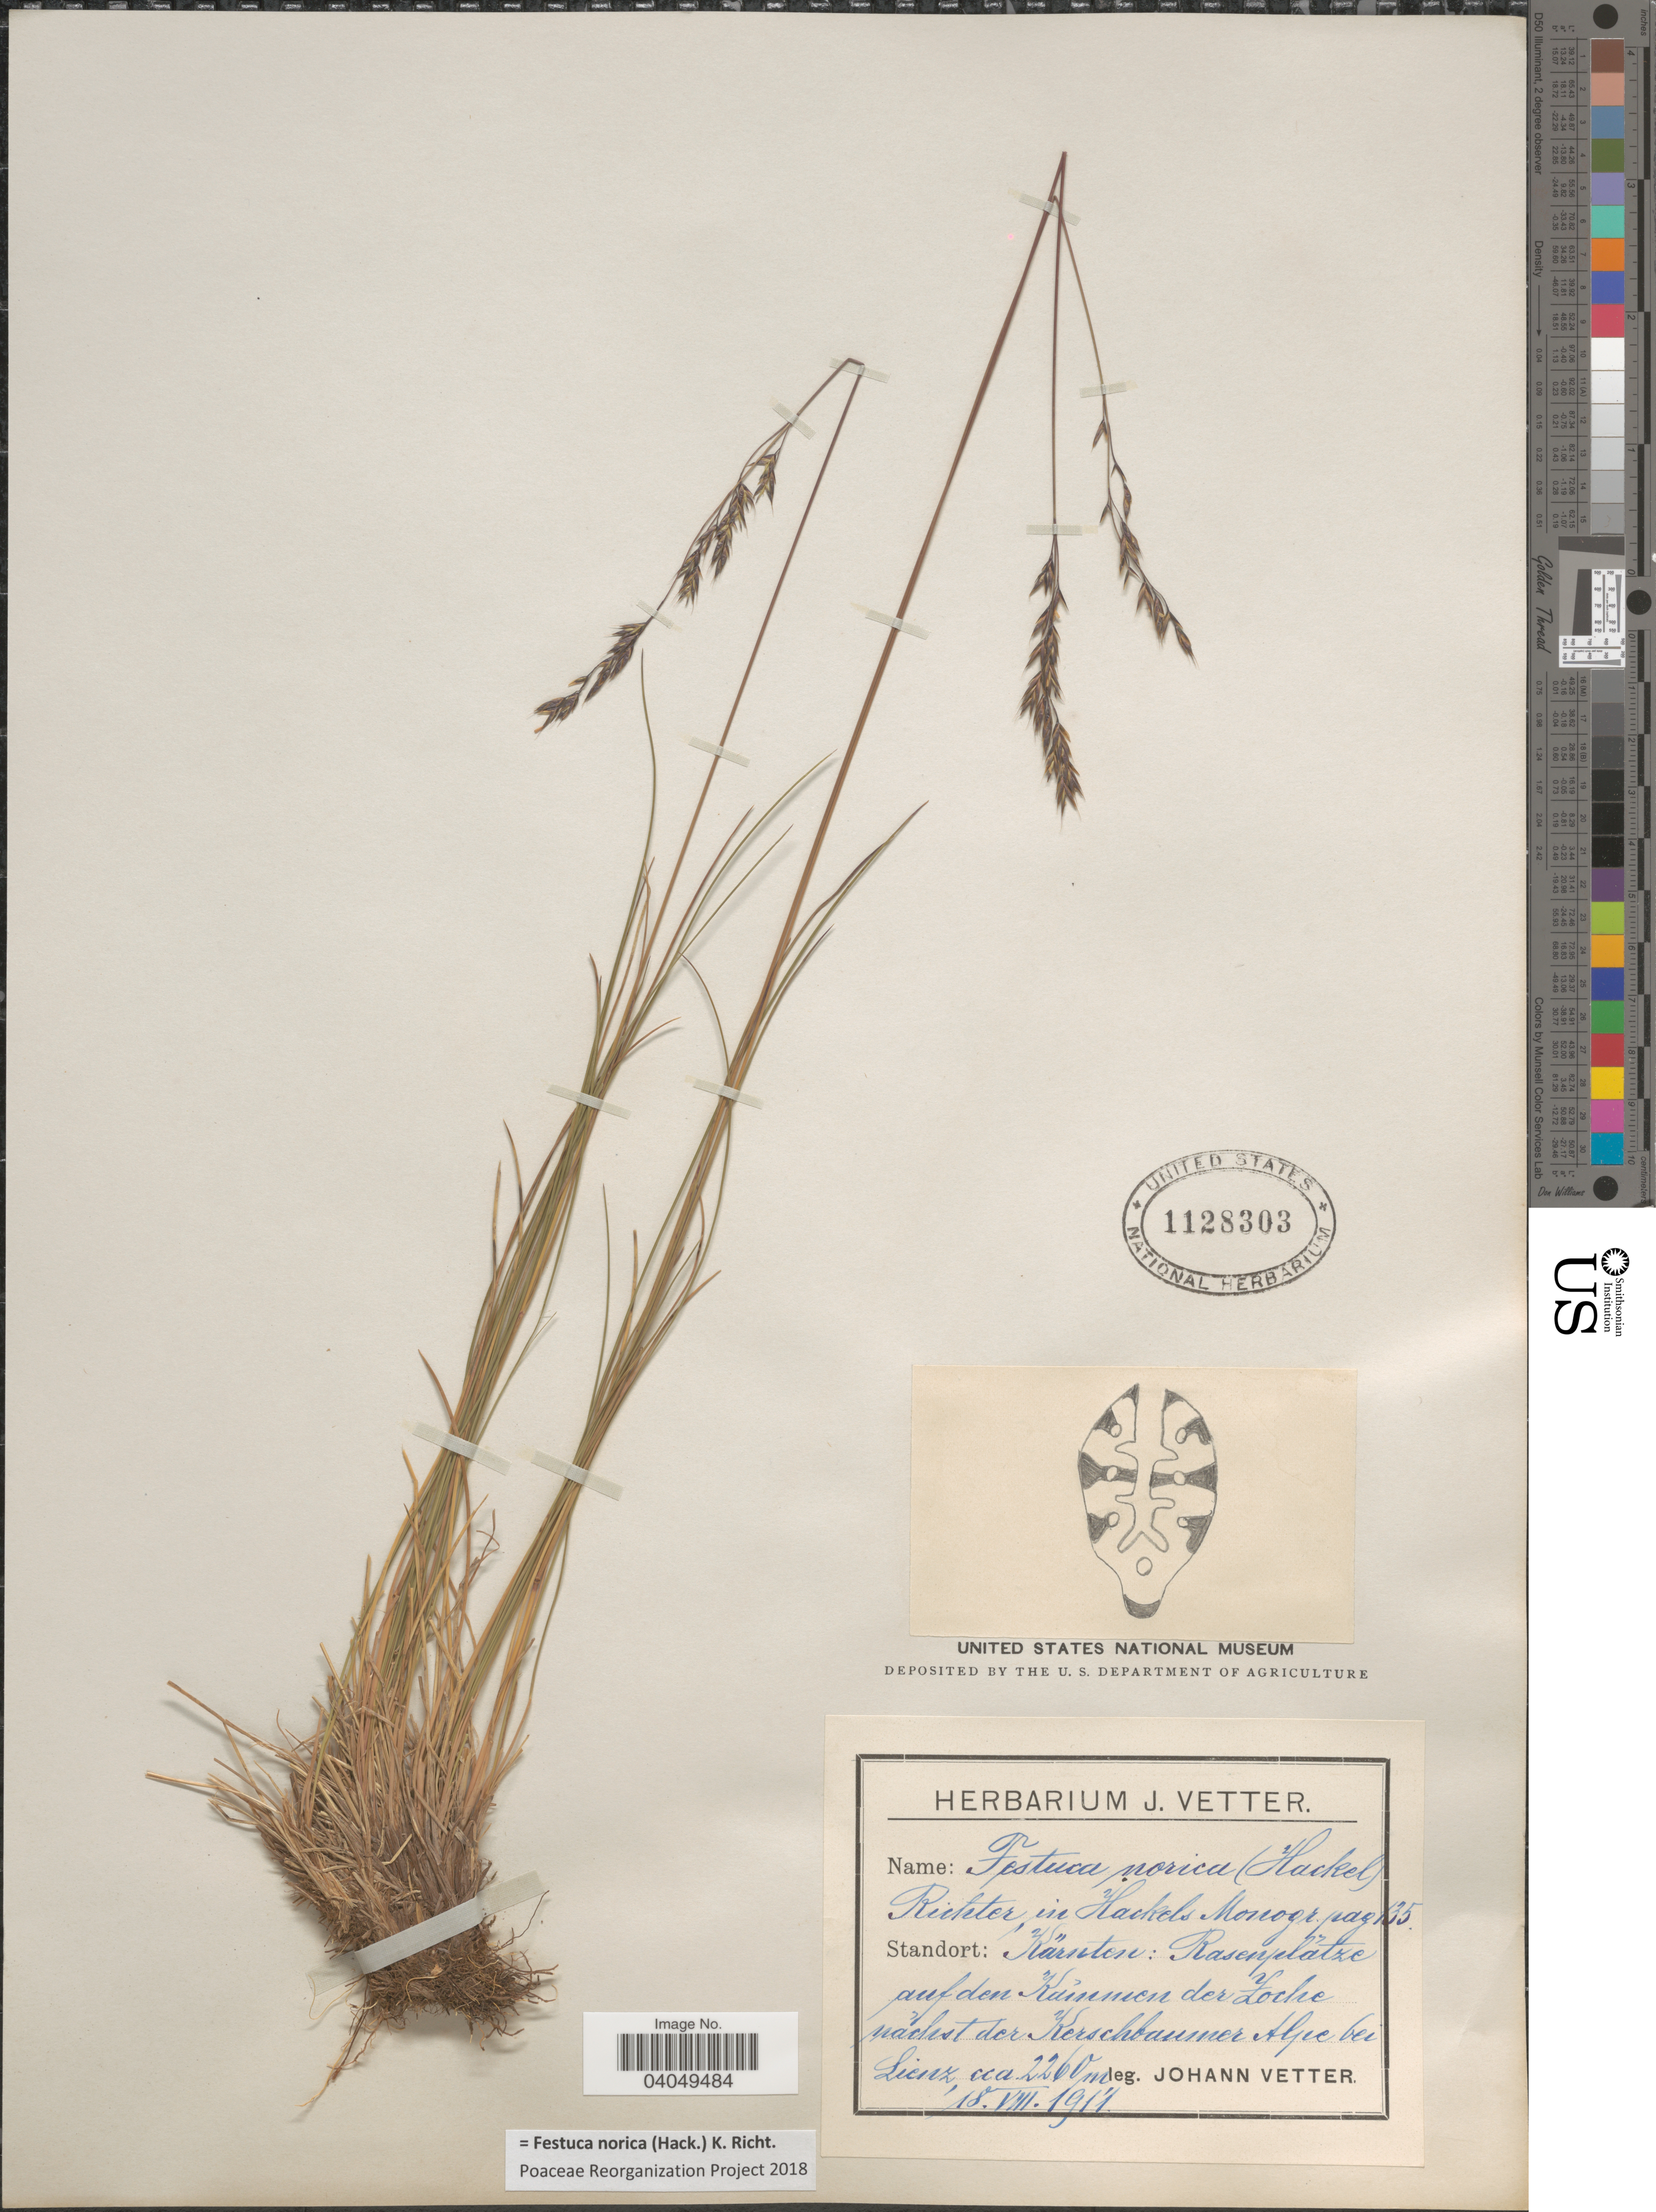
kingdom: Plantae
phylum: Tracheophyta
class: Liliopsida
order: Poales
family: Poaceae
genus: Festuca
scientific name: Festuca norica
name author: (Hack.) K. Richt.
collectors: J. Vetter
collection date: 1917-08-18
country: Austria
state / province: Karnten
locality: Rasenplãtze auf den Kámmen der Loche [interpreted] náchst der Kerschbaumer Alpe bei Lienz.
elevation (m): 2260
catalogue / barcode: US 1128303